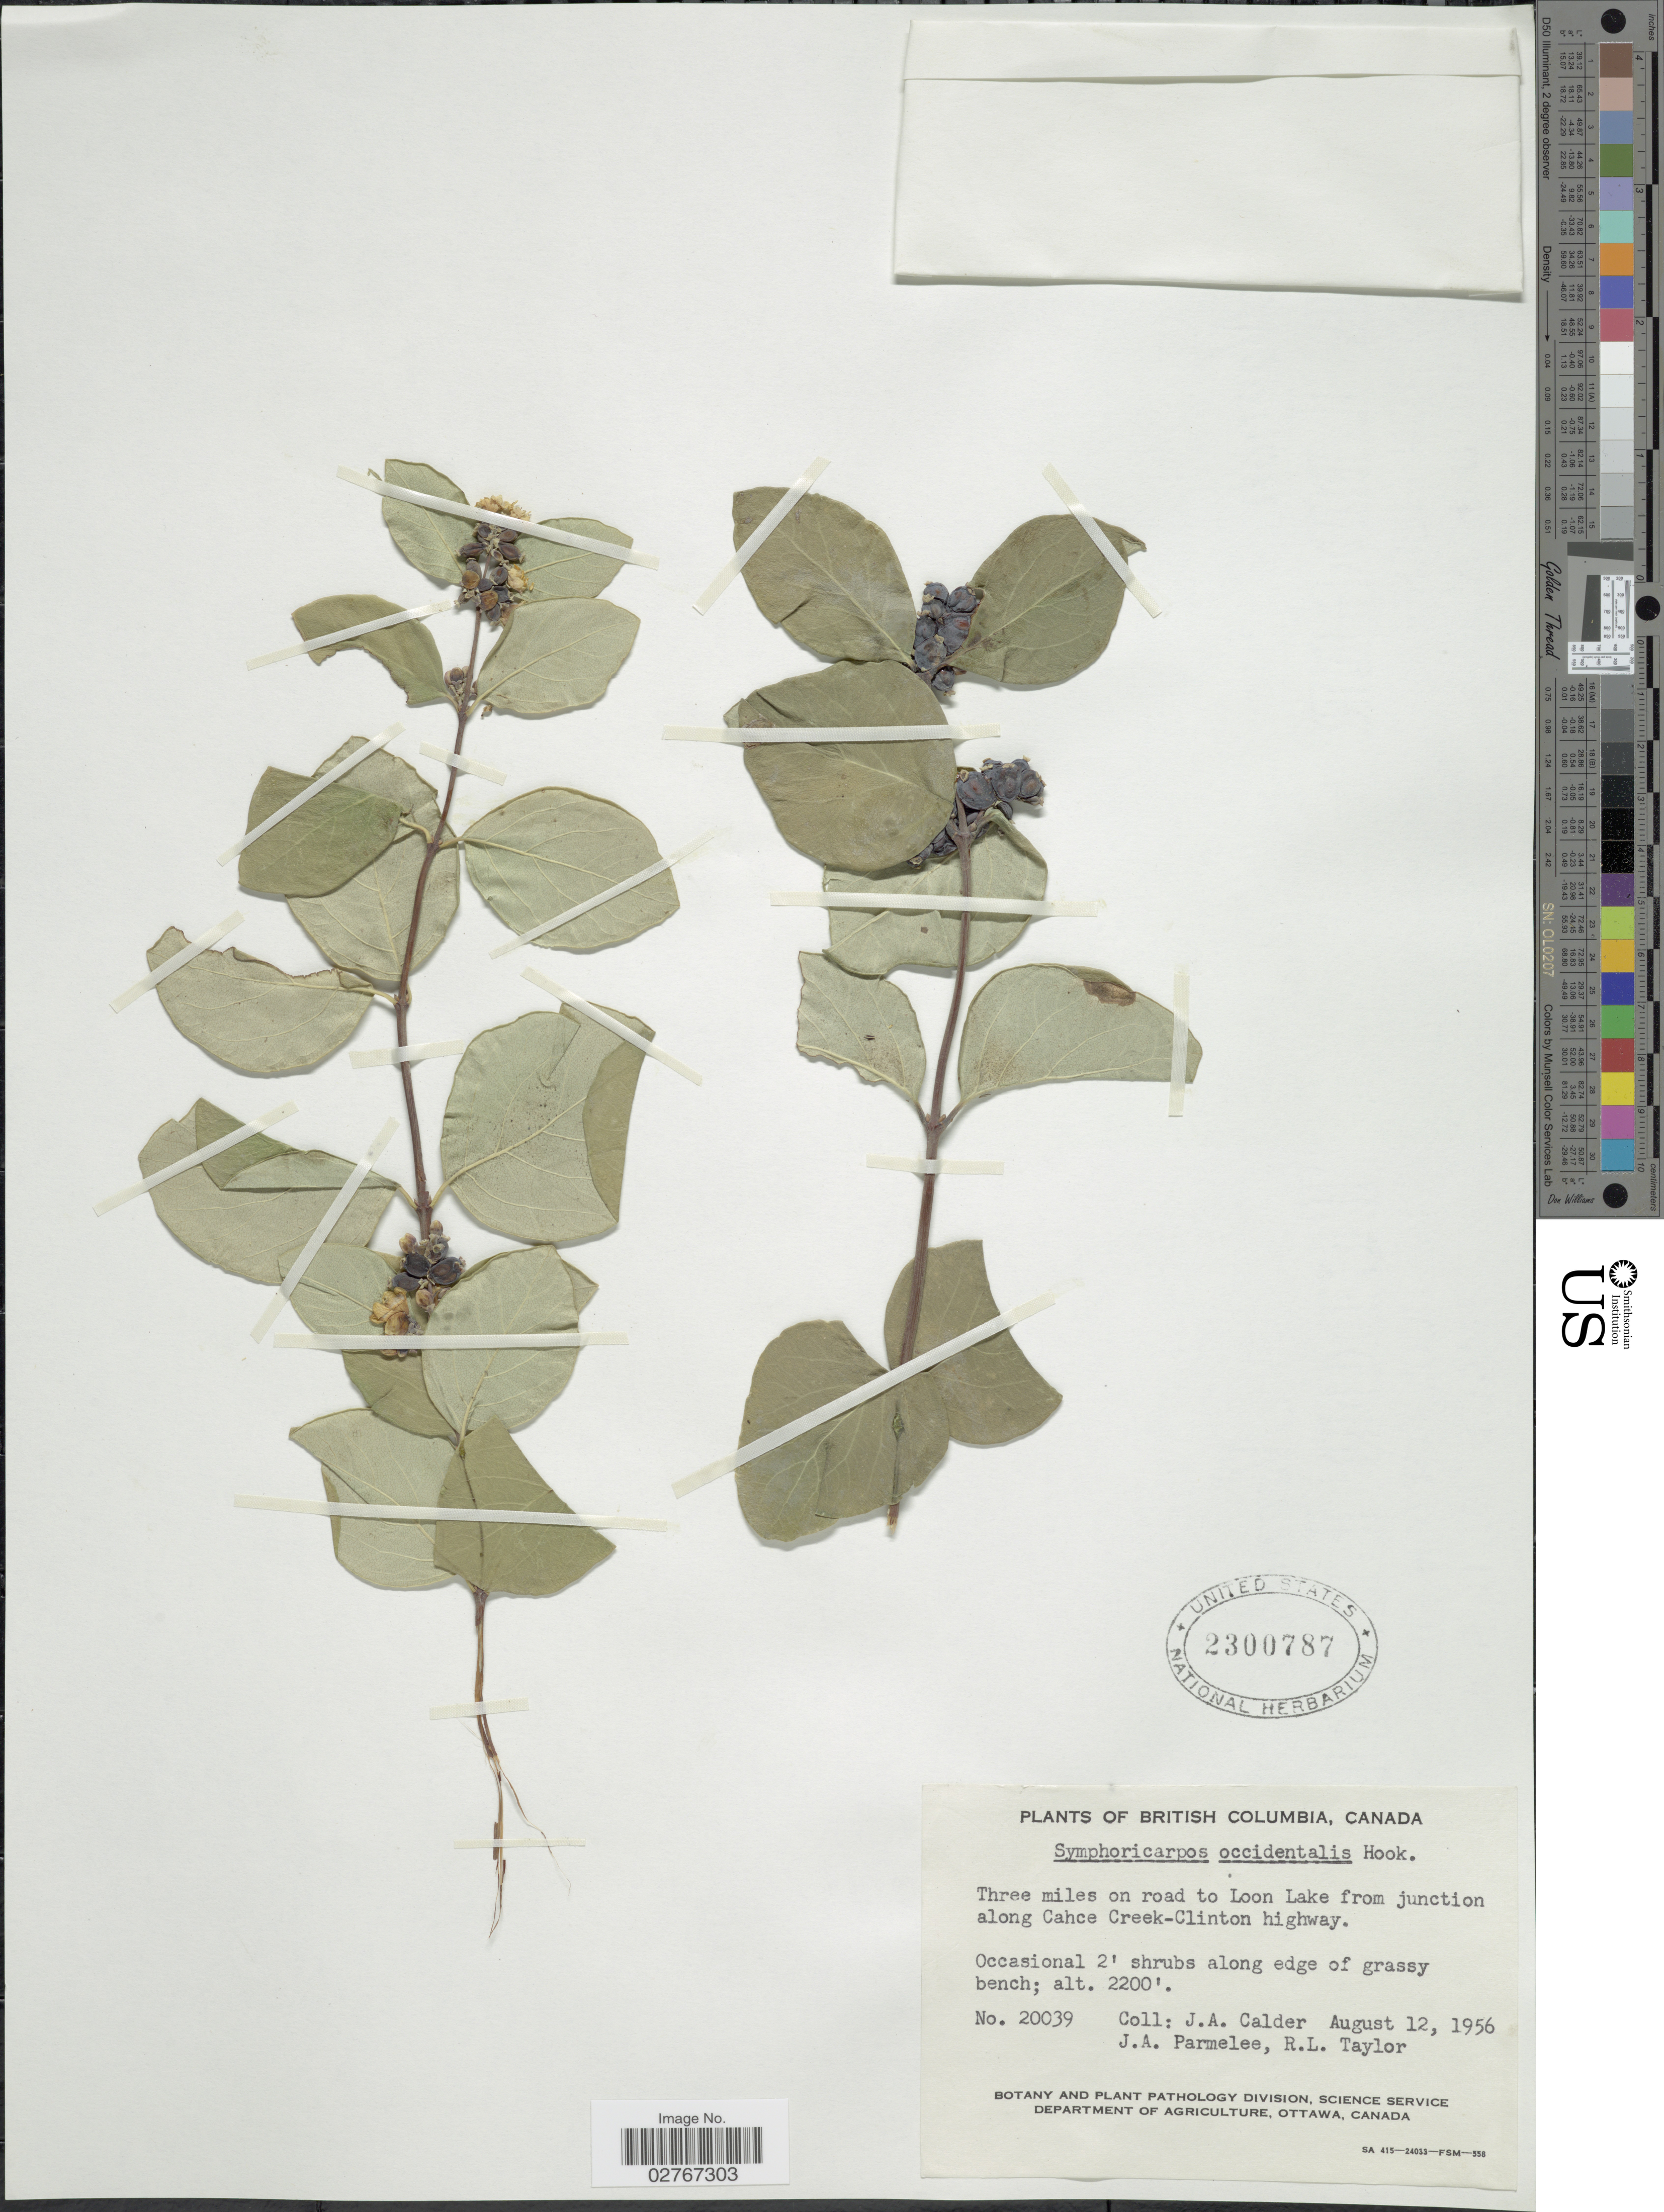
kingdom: Plantae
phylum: Tracheophyta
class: Magnoliopsida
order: Dipsacales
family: Caprifoliaceae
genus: Symphoricarpos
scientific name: Symphoricarpos occidentalis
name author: (R. Br.) Hook.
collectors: J. A. Calder, J. A. Parmelee & R. Taylor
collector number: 20039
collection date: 1956-08-12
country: Canada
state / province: British Columbia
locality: Three miles on road to Loon Lake from junction along Cahce Creek-Clinton highway.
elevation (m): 671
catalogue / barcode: US 2300787